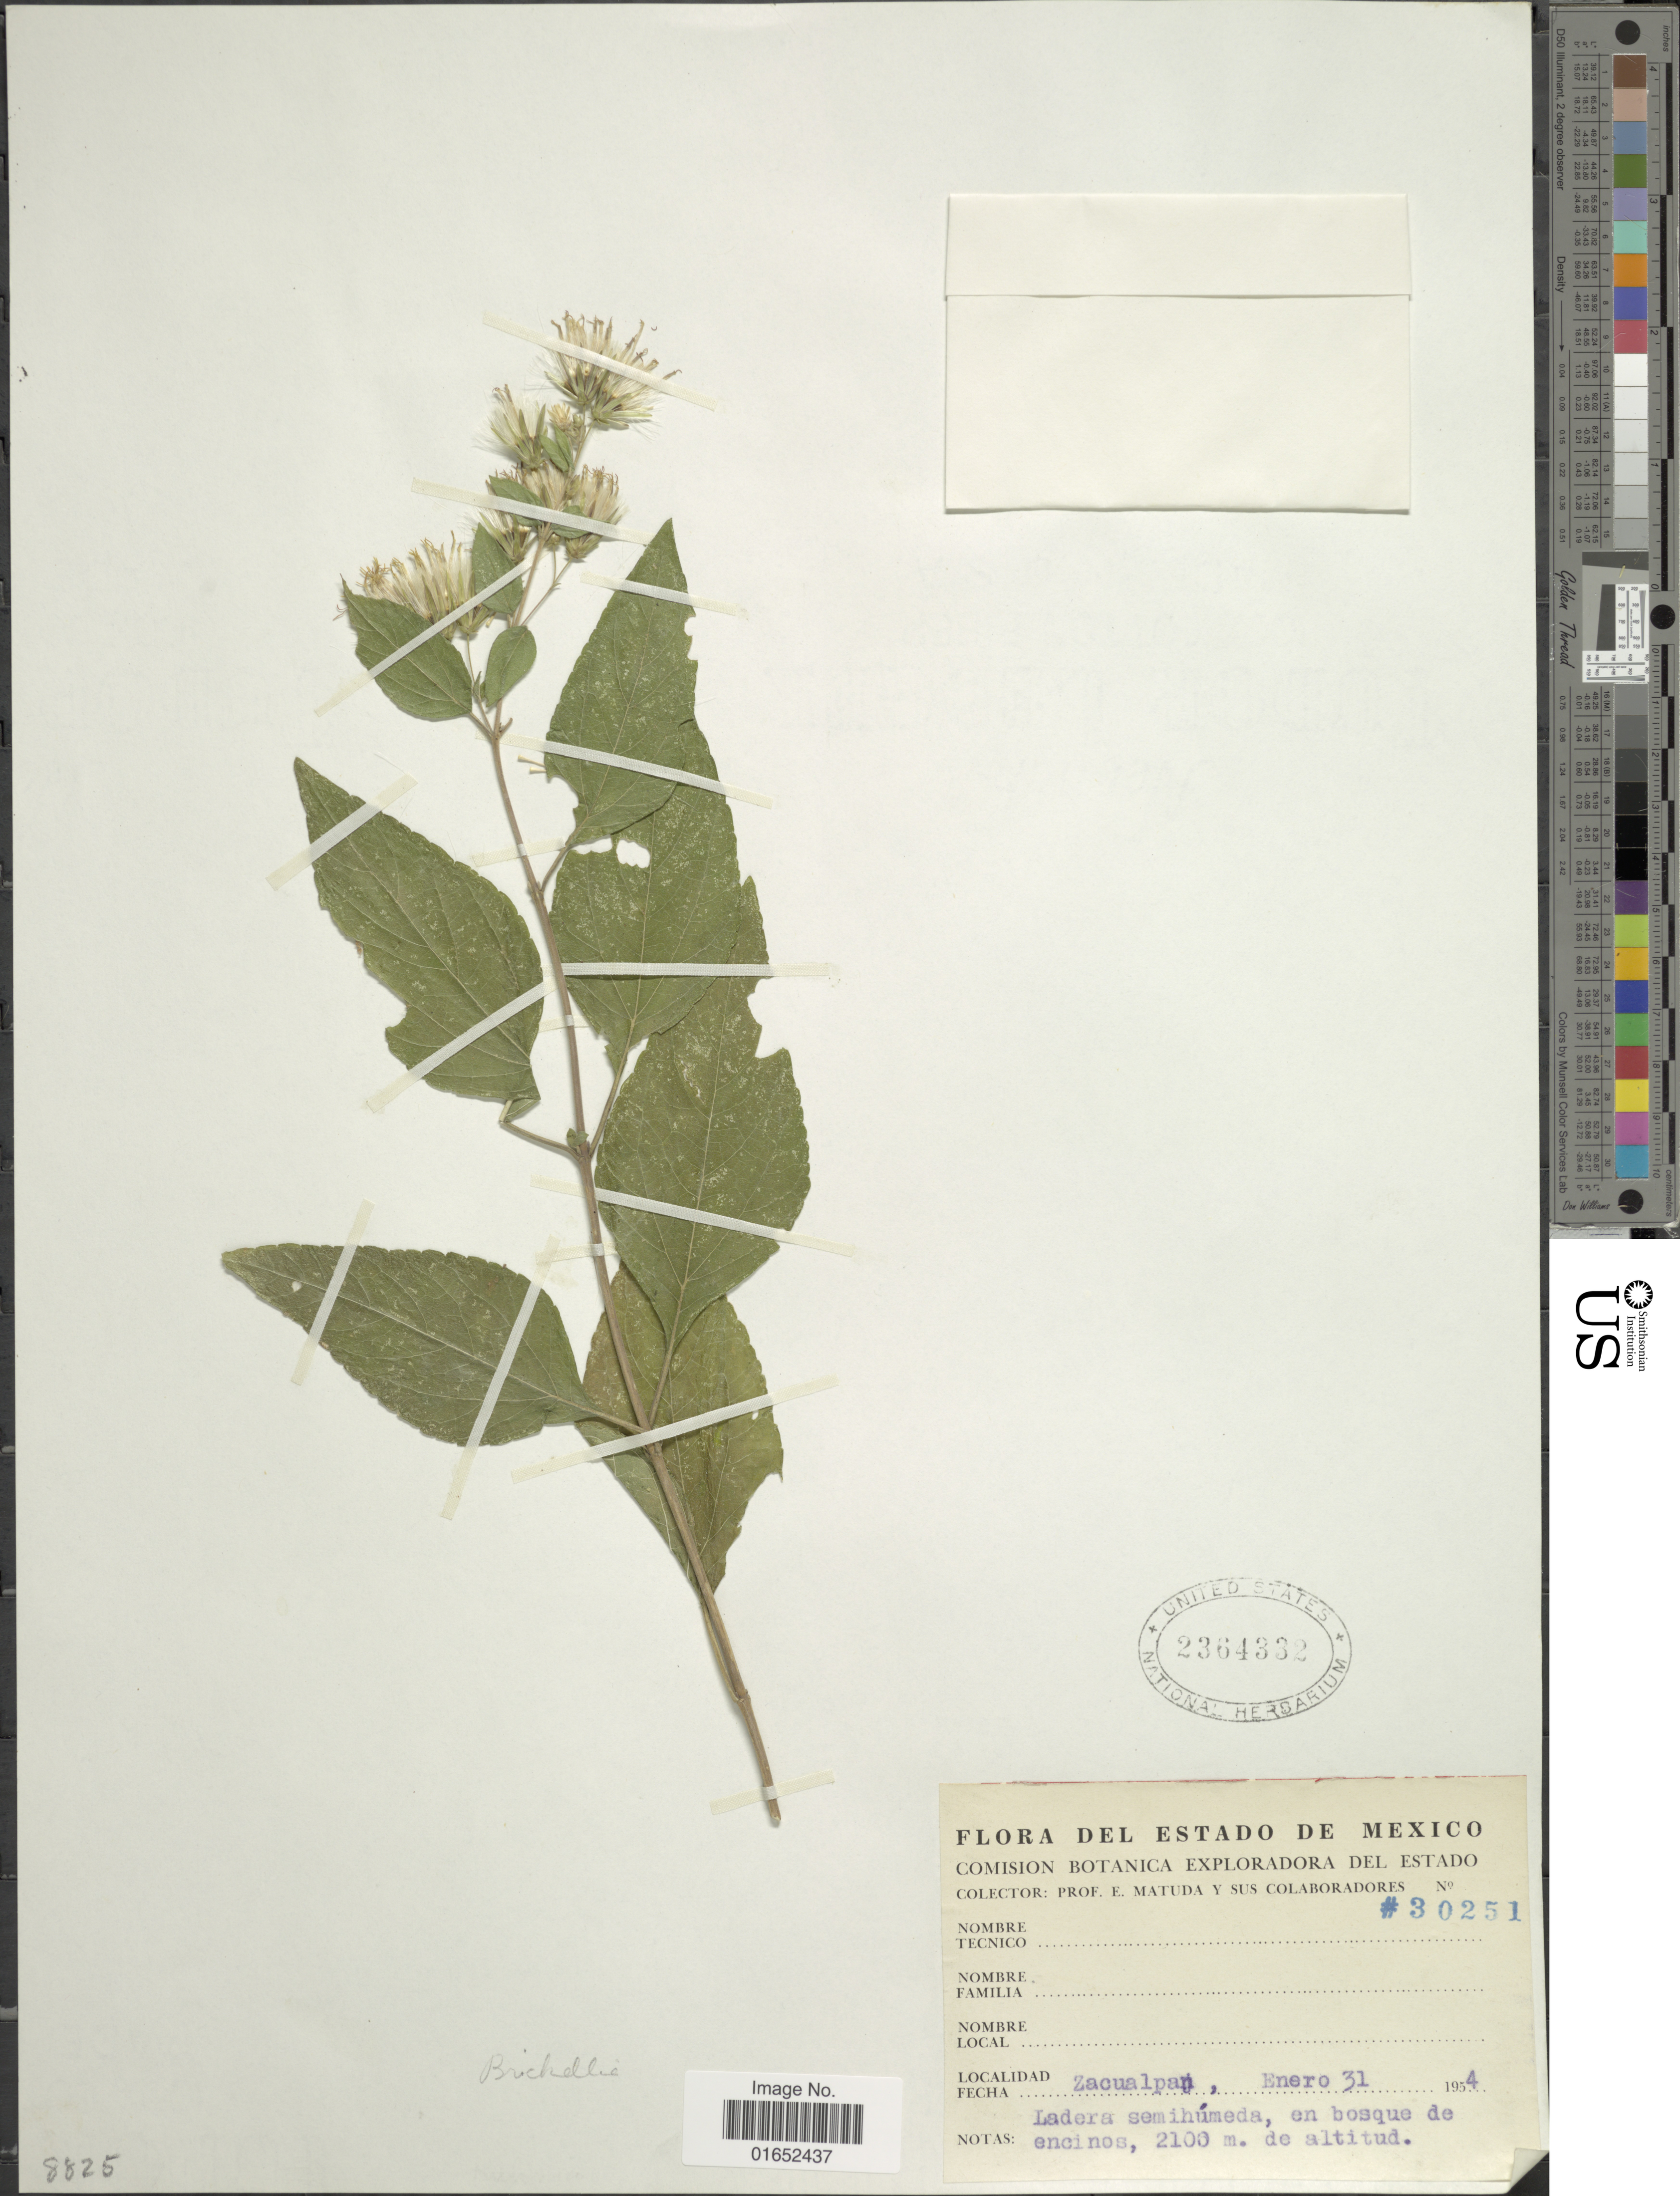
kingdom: Plantae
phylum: Tracheophyta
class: Magnoliopsida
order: Asterales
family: Asteraceae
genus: Brickellia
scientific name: Brickellia sp.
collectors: E. Matuda & et al.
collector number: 30251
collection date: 1954-01-31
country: Mexico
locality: Zacualpan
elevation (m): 2100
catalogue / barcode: US 2364332